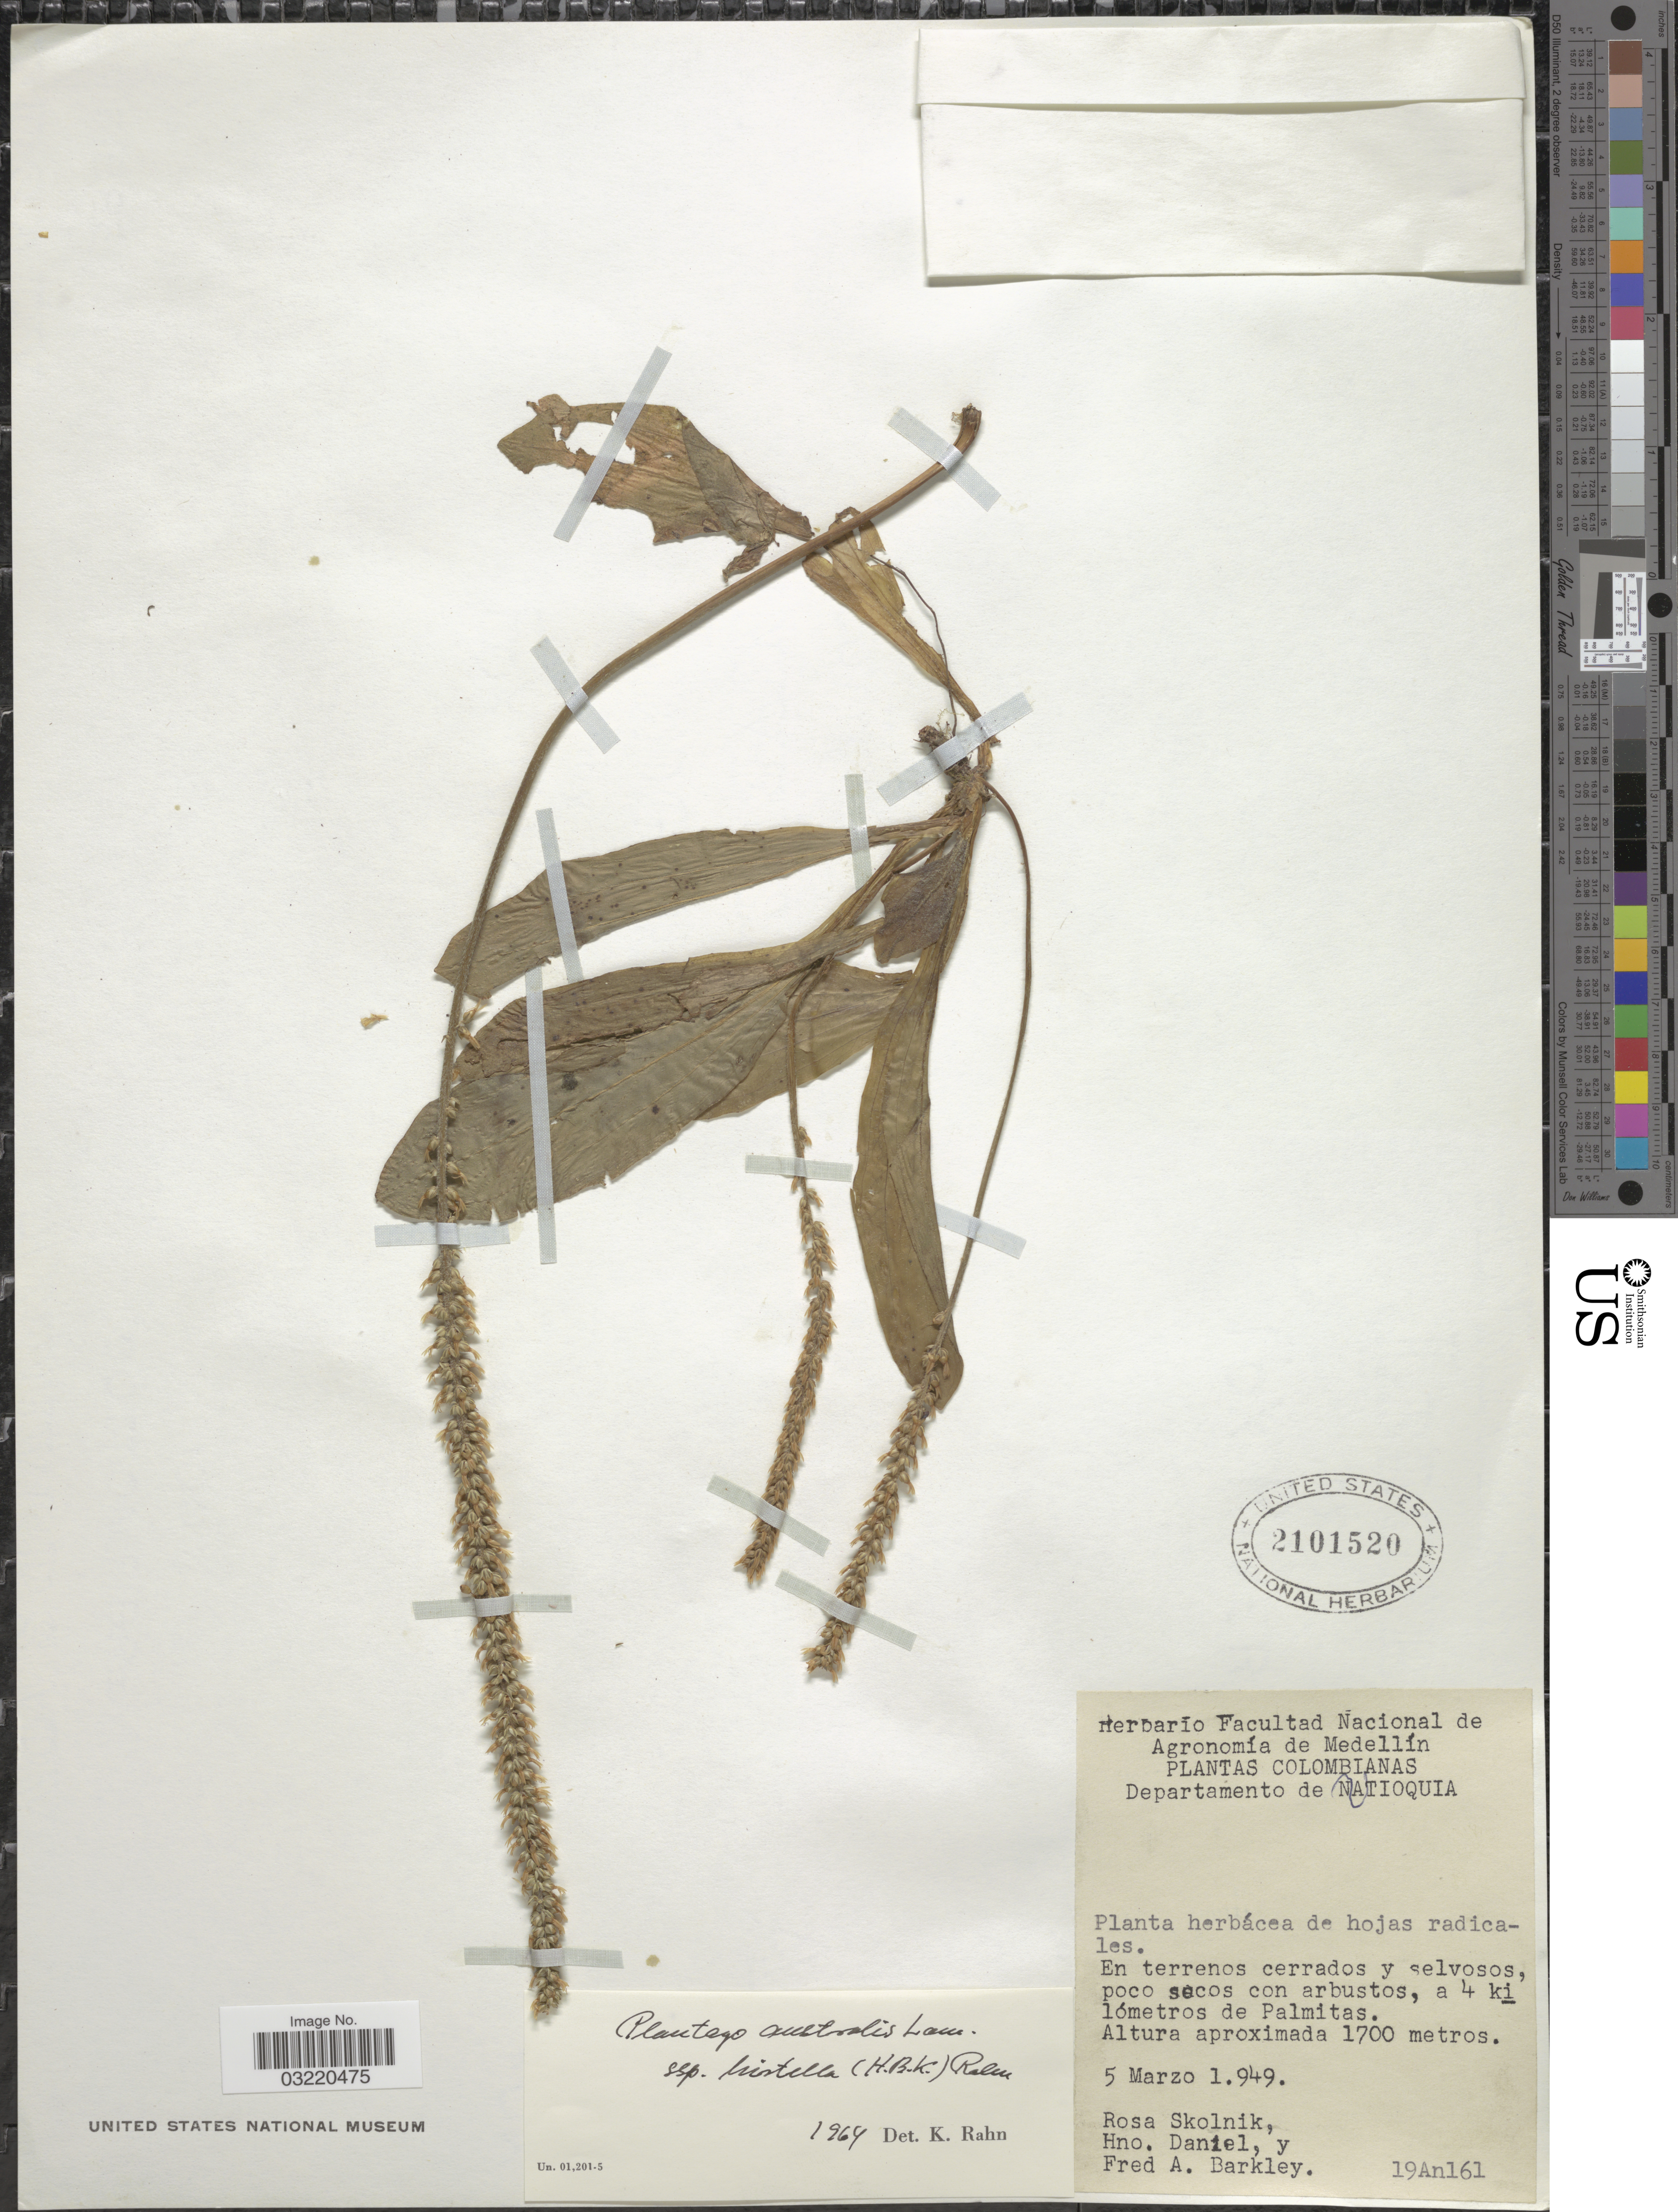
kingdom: Plantae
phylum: Tracheophyta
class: Magnoliopsida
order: Lamiales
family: Plantaginaceae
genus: Plantago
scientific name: Plantago australis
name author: Lam.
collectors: R. Skolnik, Bro. Daniel & F. A. Barkley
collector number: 19An161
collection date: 1949-03-05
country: Colombia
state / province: Antioquia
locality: Departamento de Antioquia. A 4 kilómetros de Palmitas.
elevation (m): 1700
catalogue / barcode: US 2101520